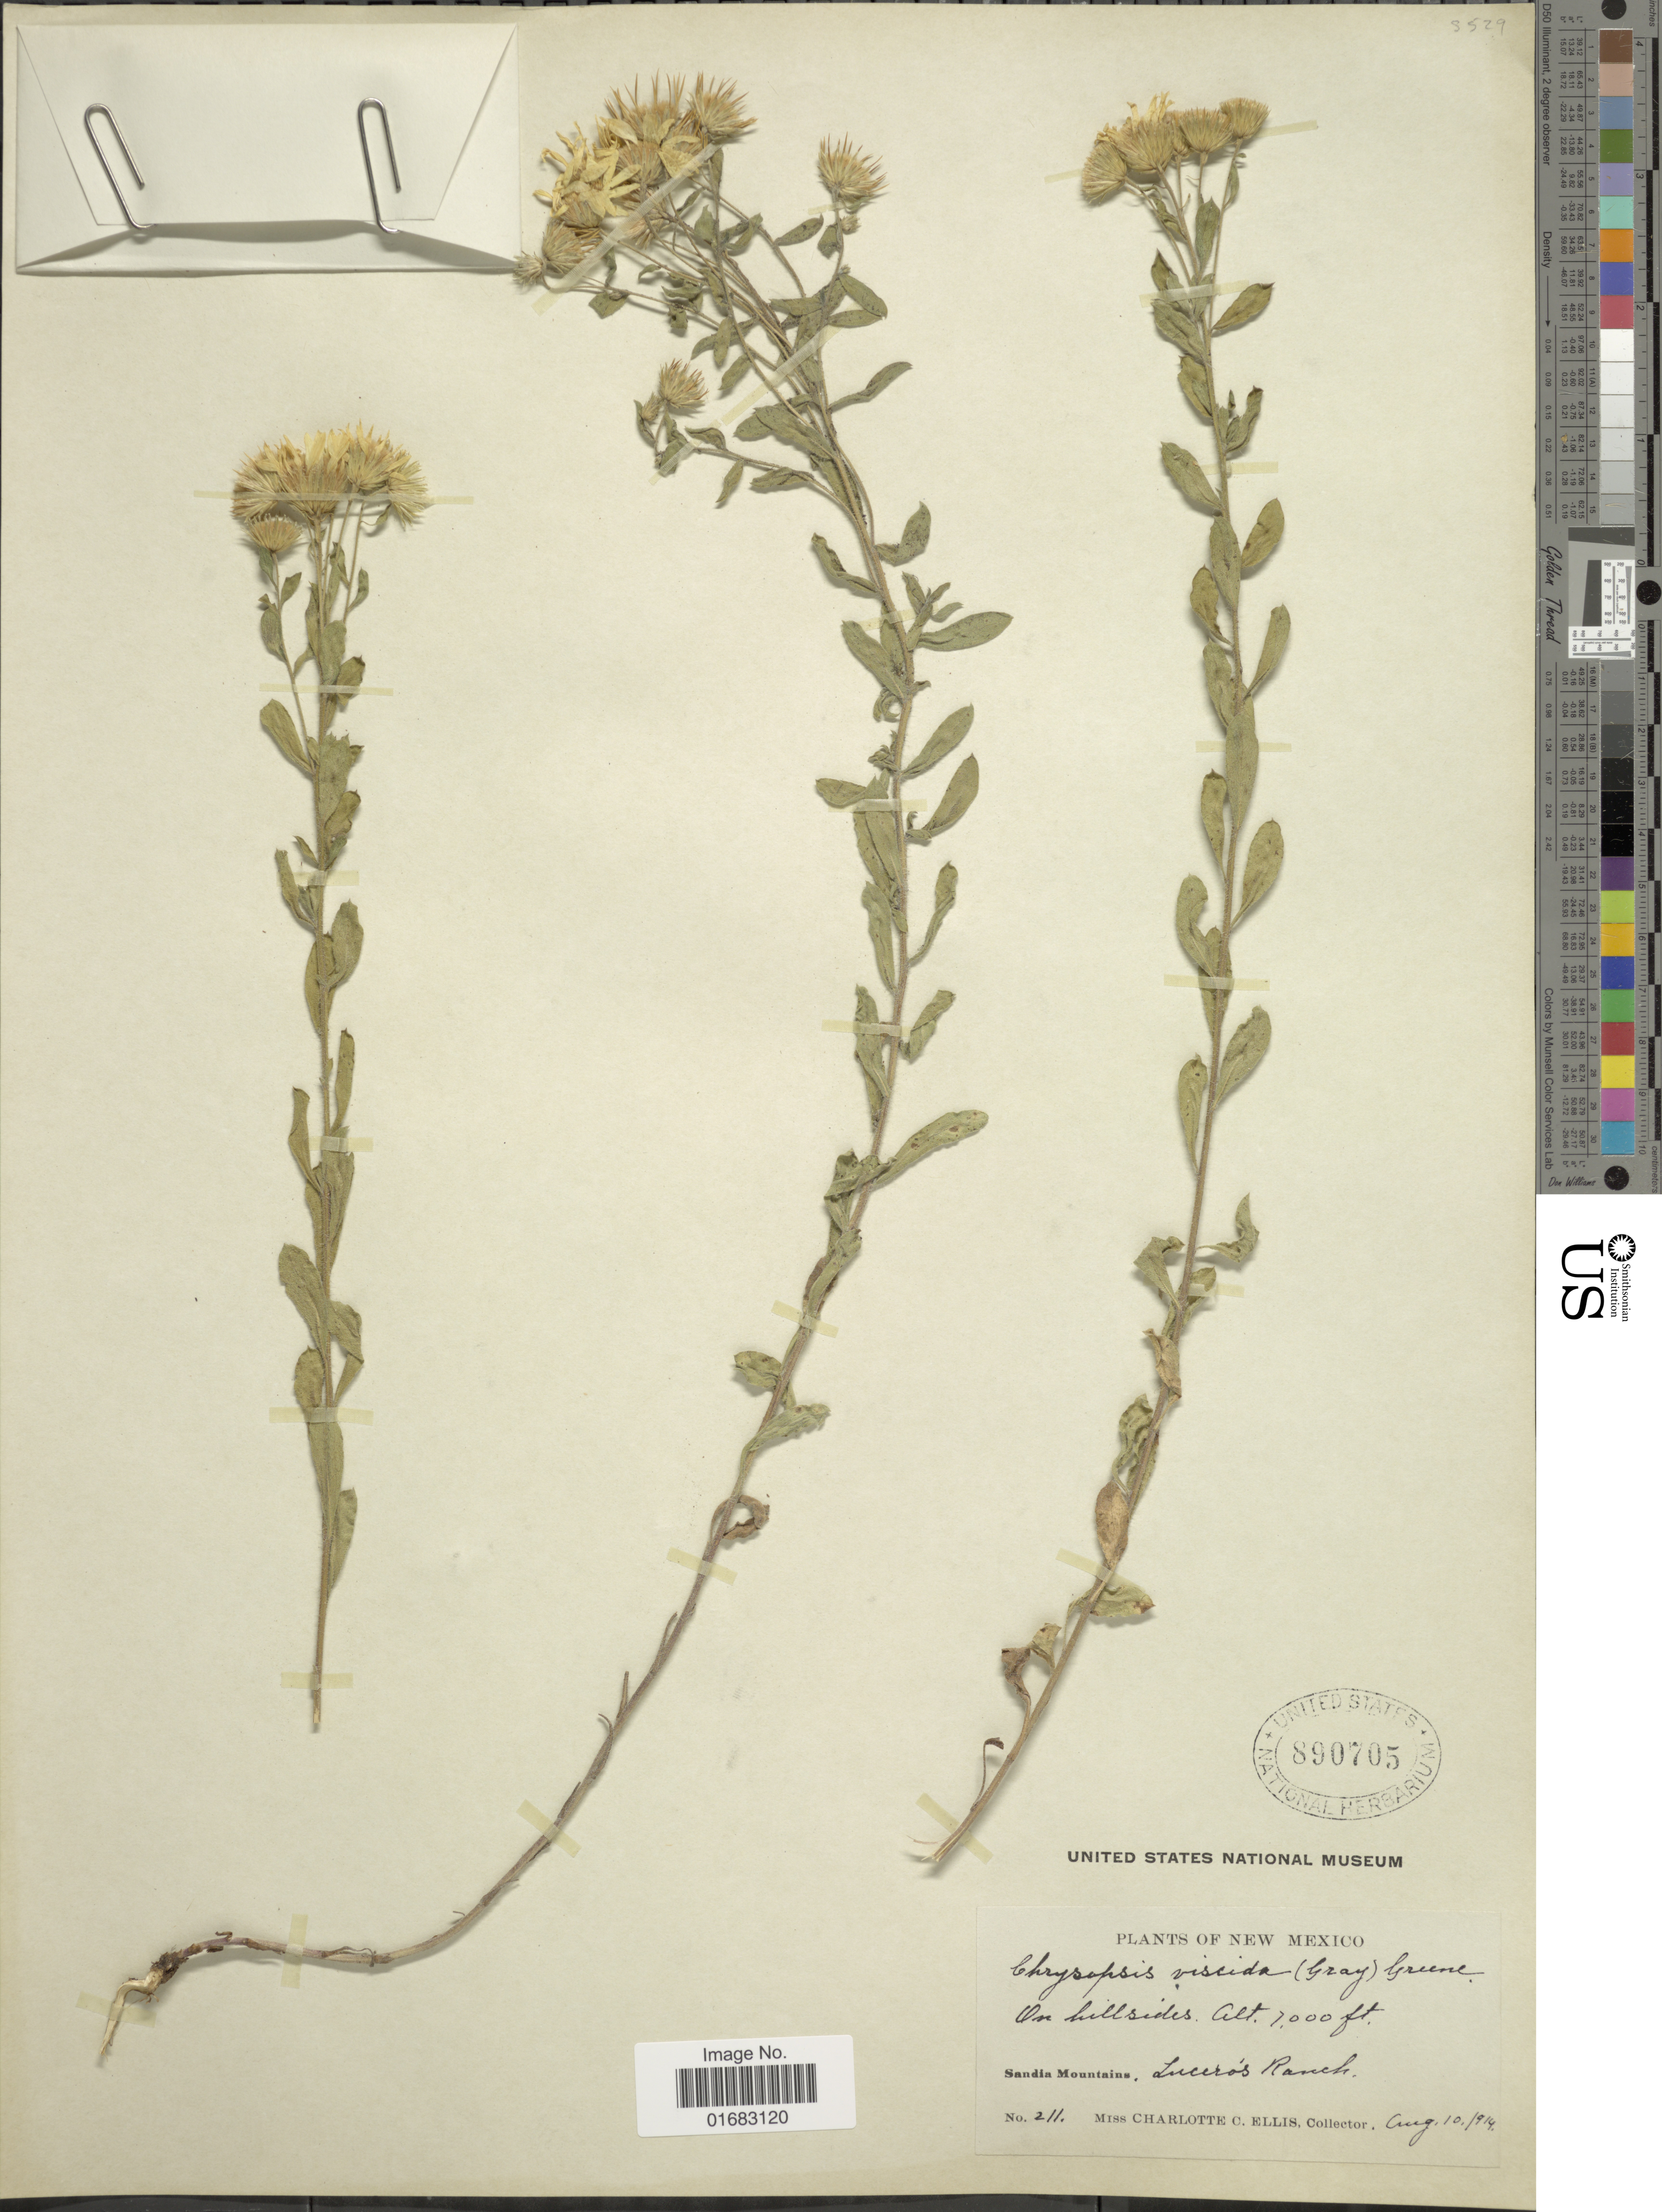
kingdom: Plantae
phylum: Tracheophyta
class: Magnoliopsida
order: Asterales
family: Asteraceae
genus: Heterotheca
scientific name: Heterotheca viscida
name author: (A. Gray) V.L. Harms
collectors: C. C. Ellis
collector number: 211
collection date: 1914-08-10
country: United States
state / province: New Mexico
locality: New Mexico. On hillsides, Sandia Mountains, Luceros Ranch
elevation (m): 2134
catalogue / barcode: US 890705